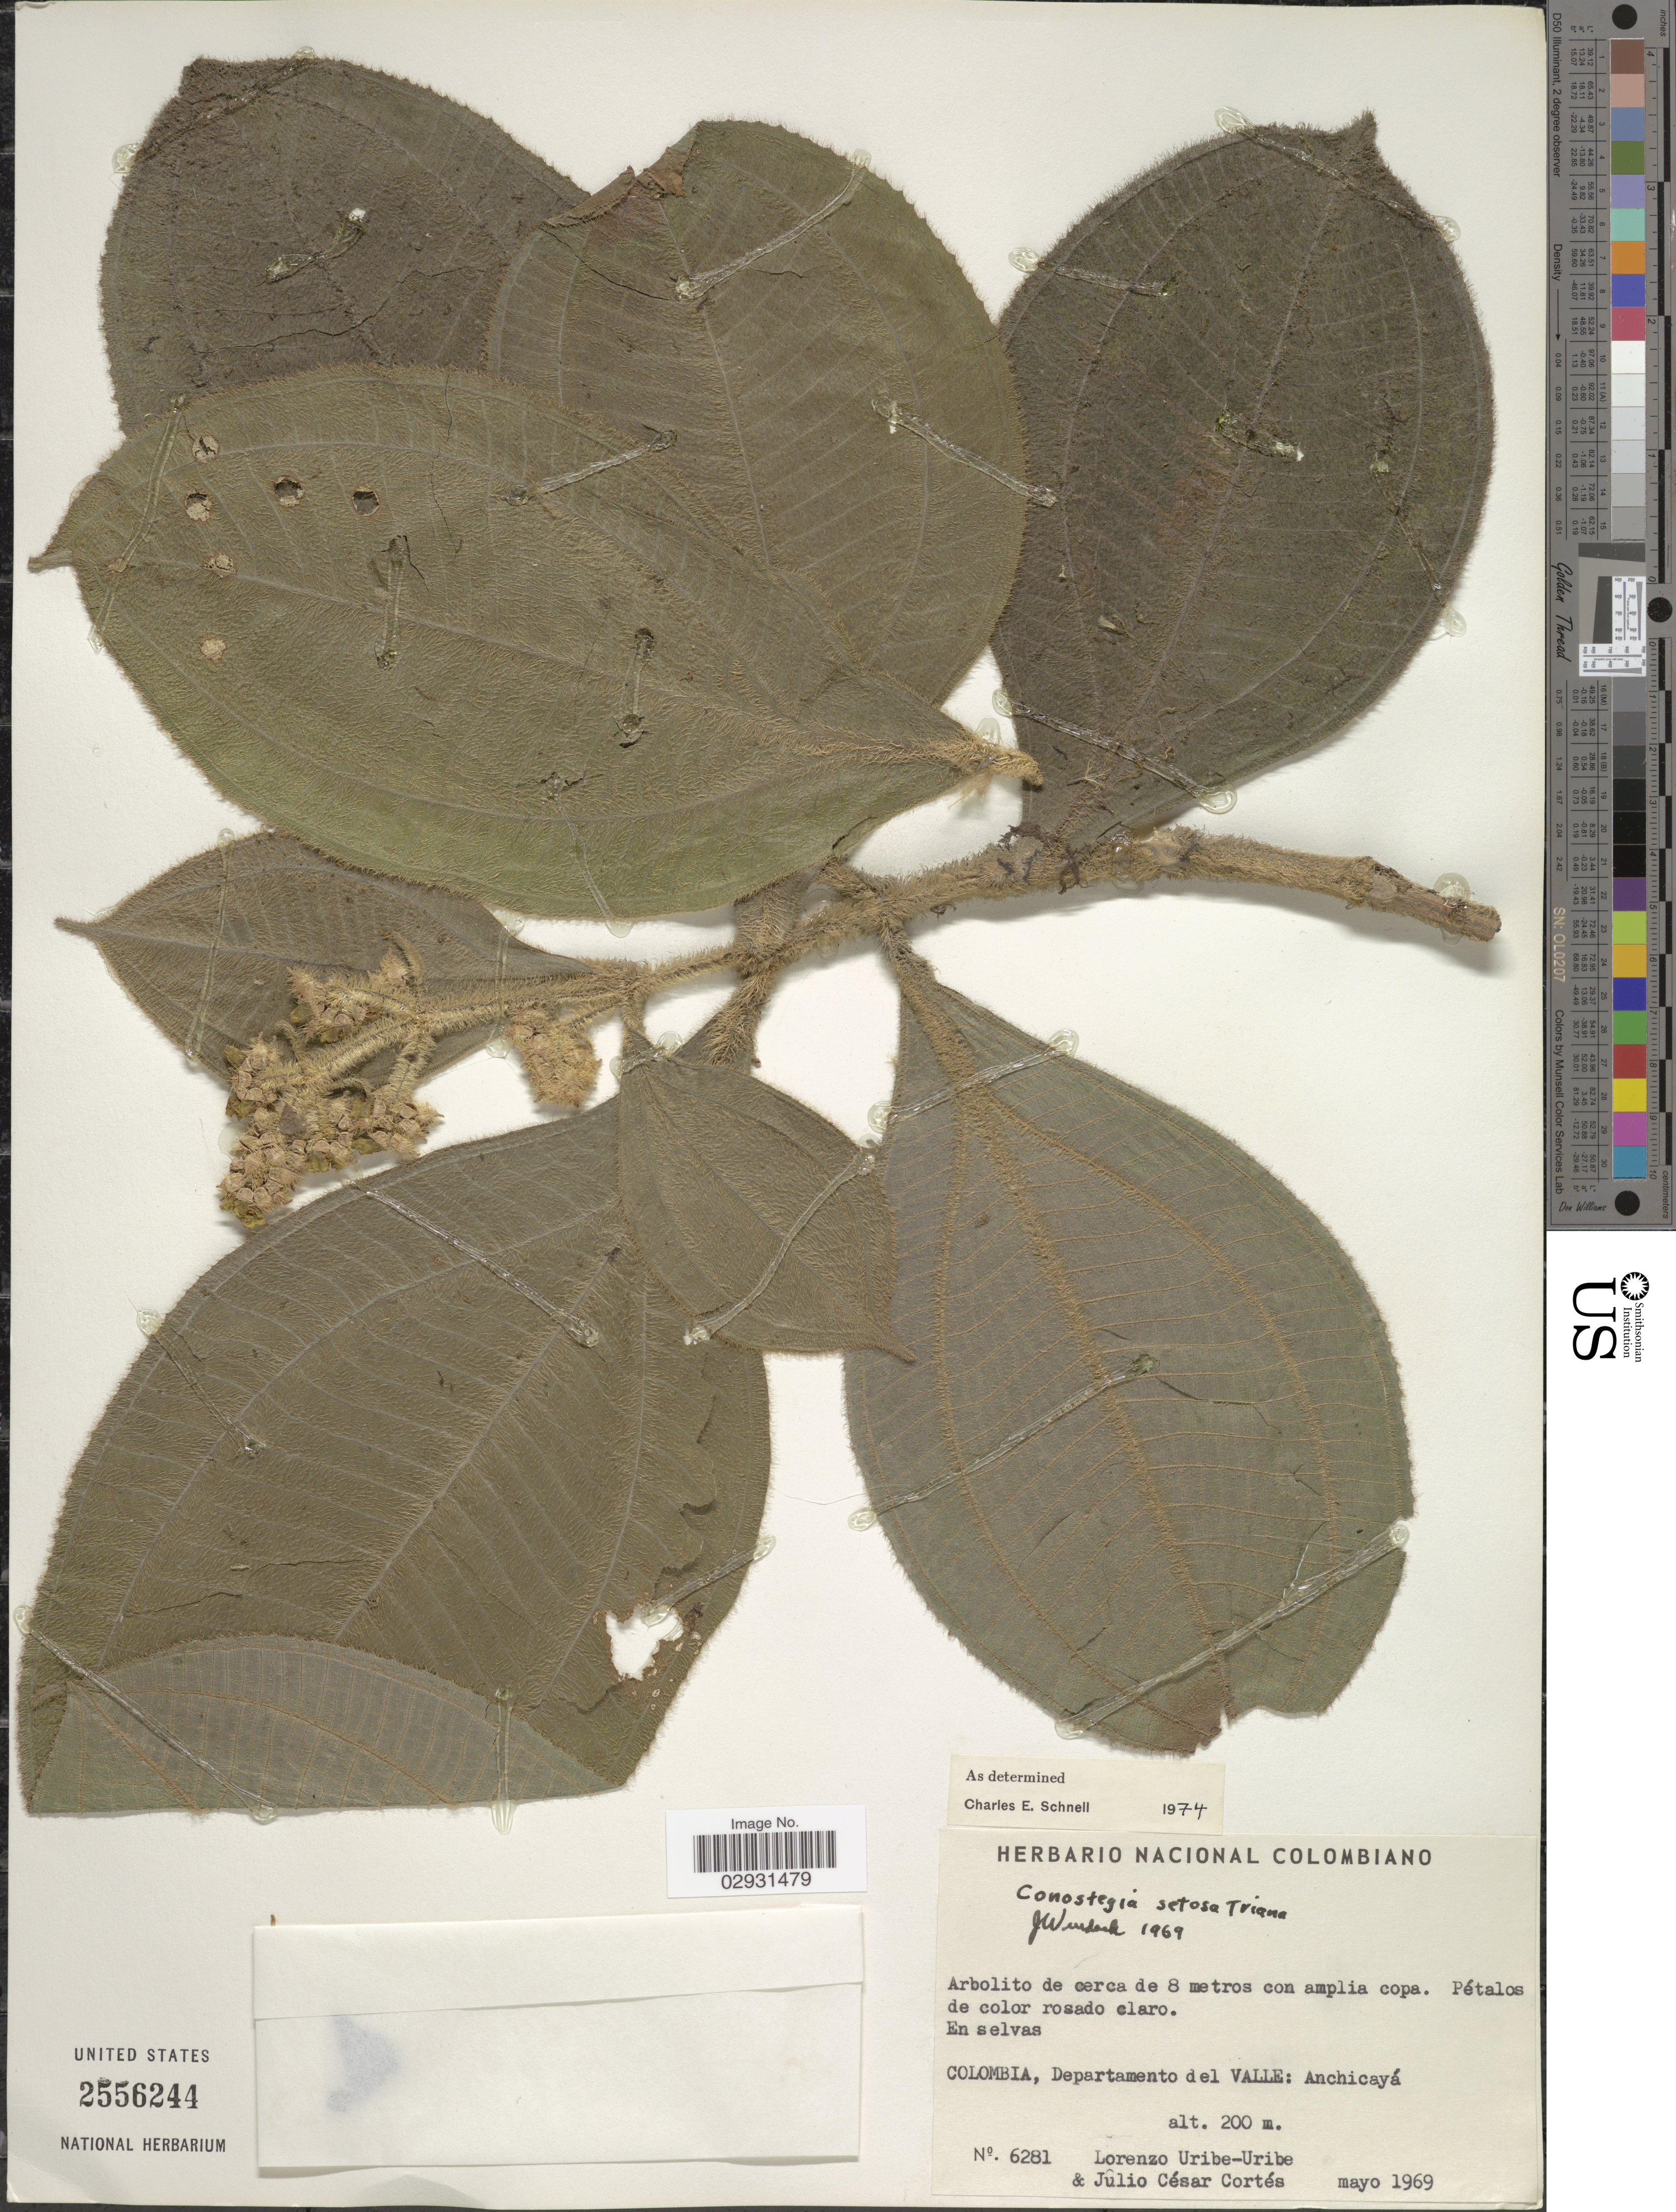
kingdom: Plantae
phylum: Tracheophyta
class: Magnoliopsida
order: Myrtales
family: Melastomataceae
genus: Conostegia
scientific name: Conostegia setosa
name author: Triana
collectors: L. Uribe & J. Cortes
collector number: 6281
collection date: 1969-05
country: Colombia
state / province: Valle del Cauca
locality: Departamento del Valle: Anchicayá.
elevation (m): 200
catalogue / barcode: US 2556244